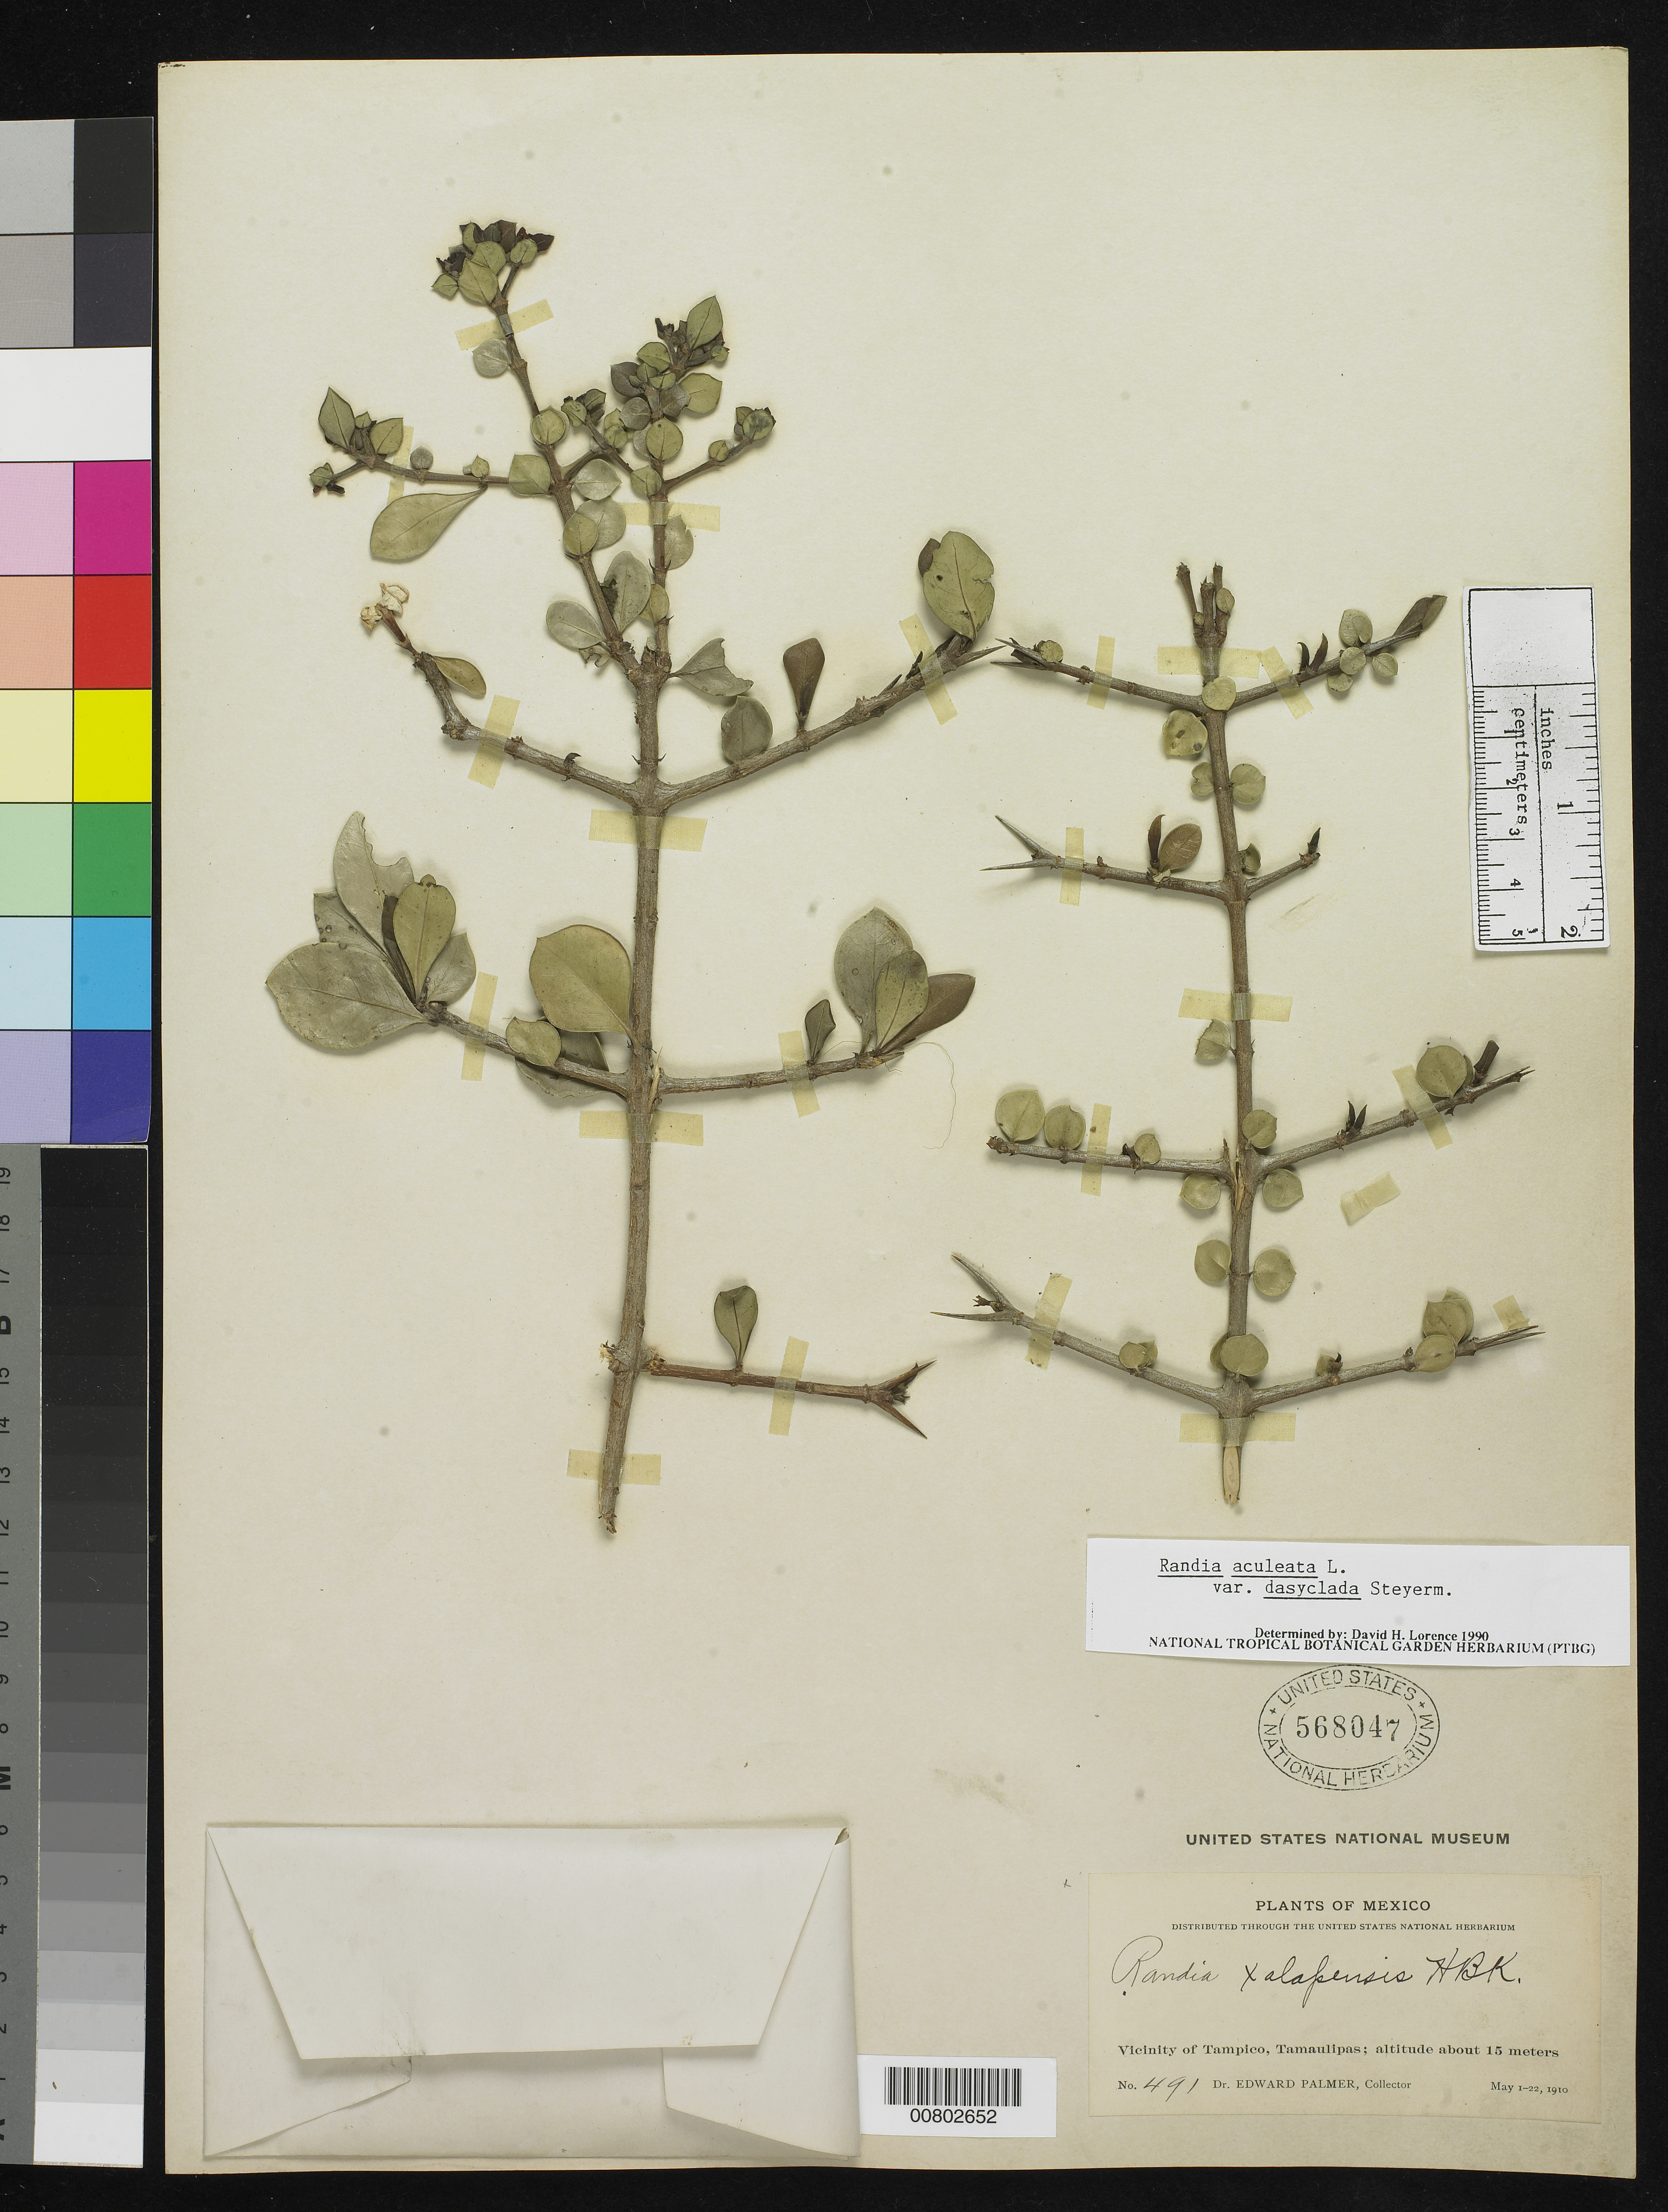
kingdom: Plantae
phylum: Tracheophyta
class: Magnoliopsida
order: Gentianales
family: Rubiaceae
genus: Randia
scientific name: Randia aculeata var. dasyclada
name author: Steyerm.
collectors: E. Palmer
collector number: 491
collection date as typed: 01 May 1910 to 22 May 1910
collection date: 1910-05-01/1910-05-22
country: Mexico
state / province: Tamaulipas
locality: Vicinity of Tampico, Tamaulipas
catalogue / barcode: US 568047